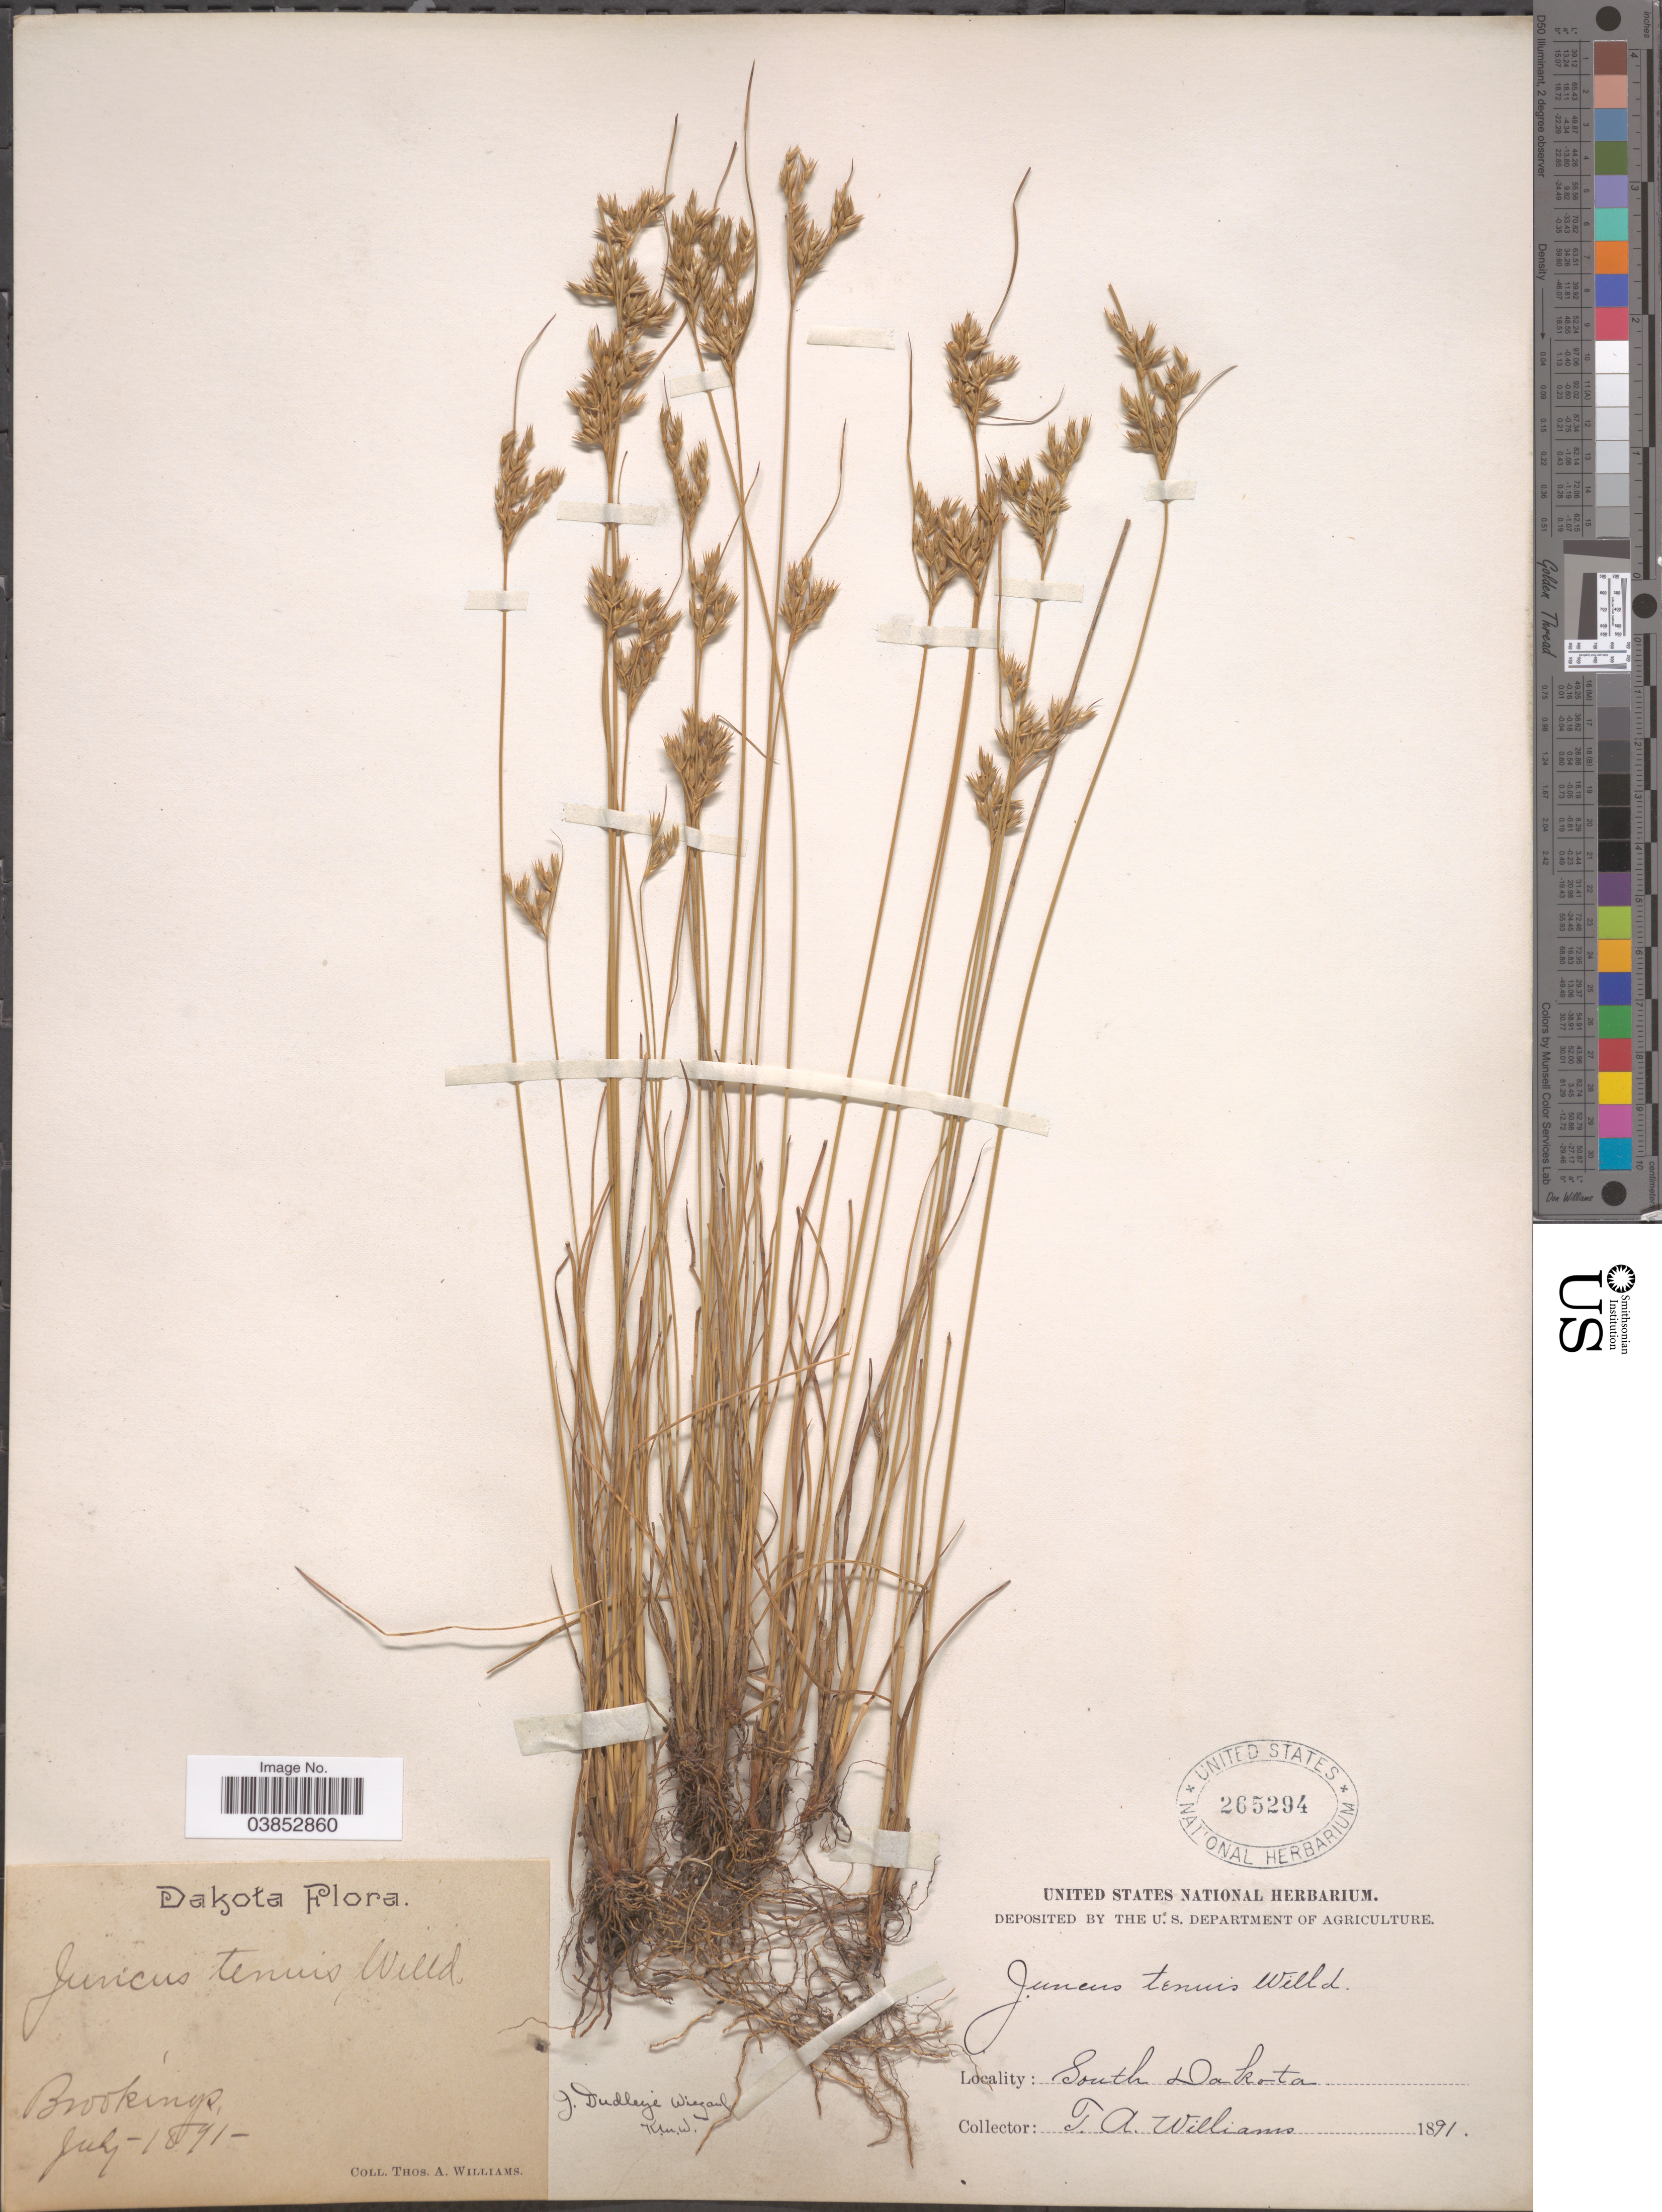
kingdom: Plantae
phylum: Tracheophyta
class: Liliopsida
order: Poales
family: Juncaceae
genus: Juncus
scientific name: Juncus dudleyi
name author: Wiegand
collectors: T. A. Williams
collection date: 1891-07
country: United States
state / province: South Dakota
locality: Brookings.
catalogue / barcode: US 265294